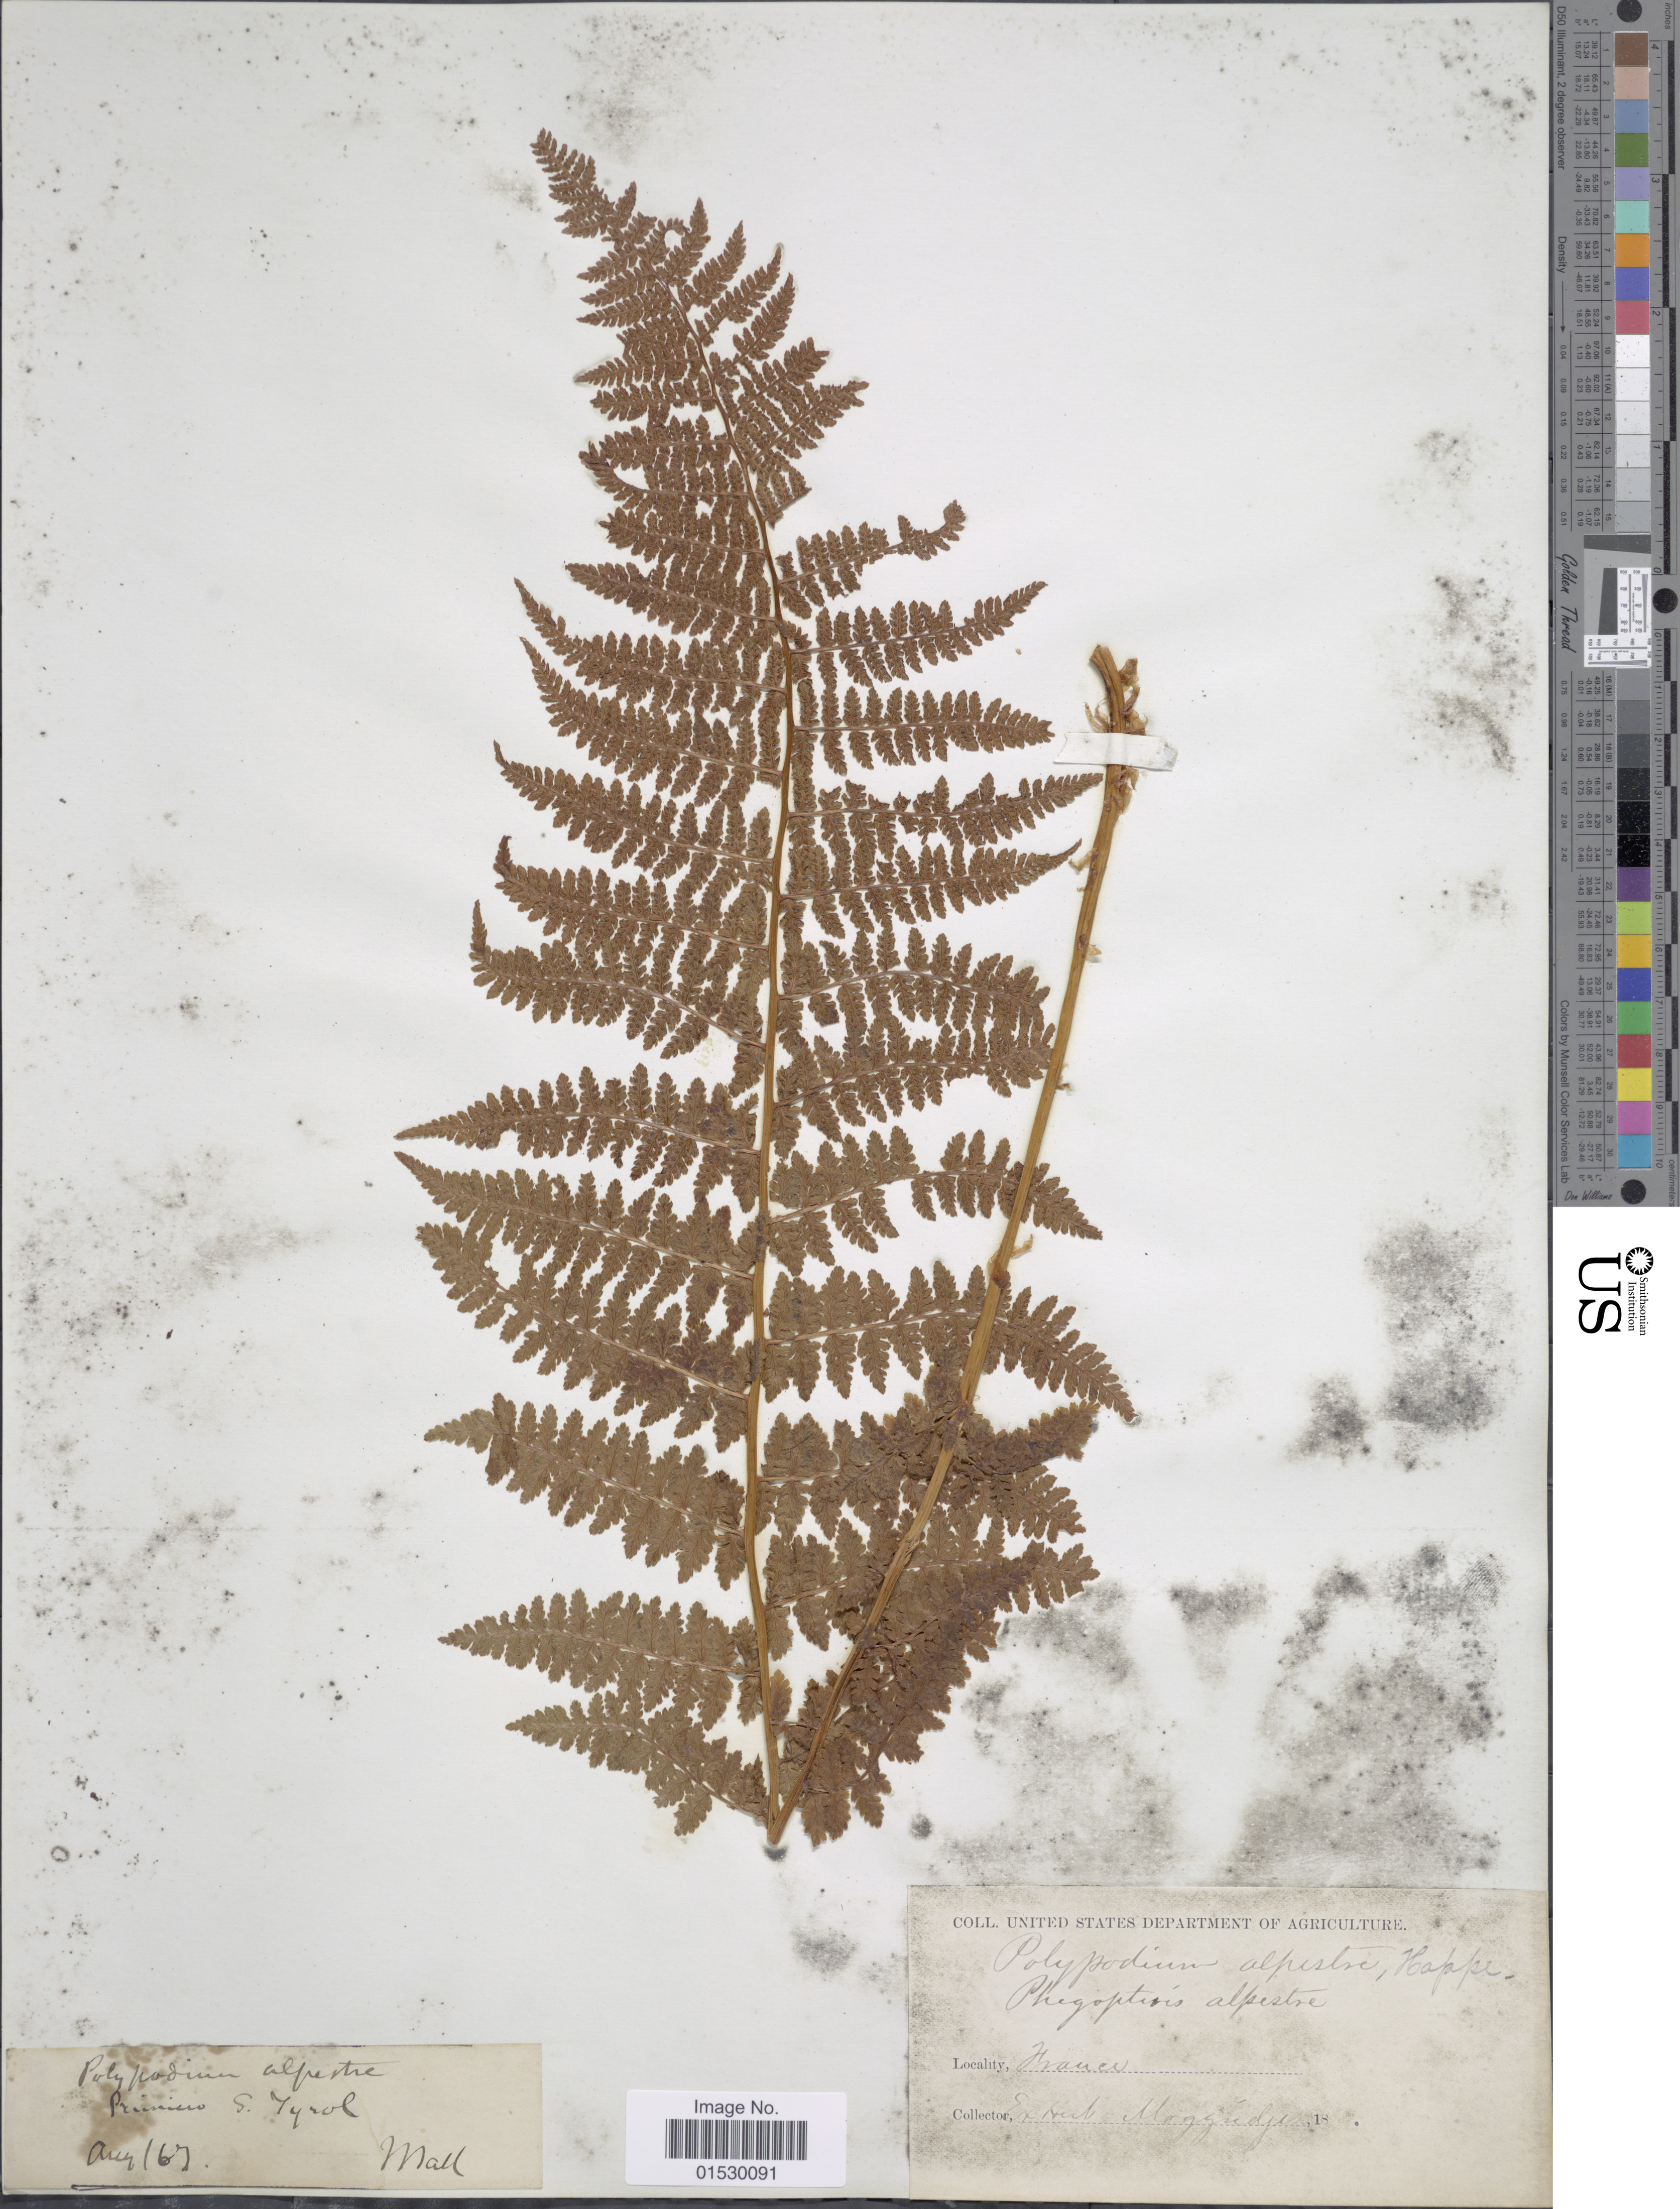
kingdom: Plantae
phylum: Tracheophyta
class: Polypodiopsida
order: Polypodiales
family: Athyriaceae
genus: Athyrium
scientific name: Athyrium alpestre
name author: (Hoppe) Rylands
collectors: Mall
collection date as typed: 18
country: Italy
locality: Primiero S. Tyrol.